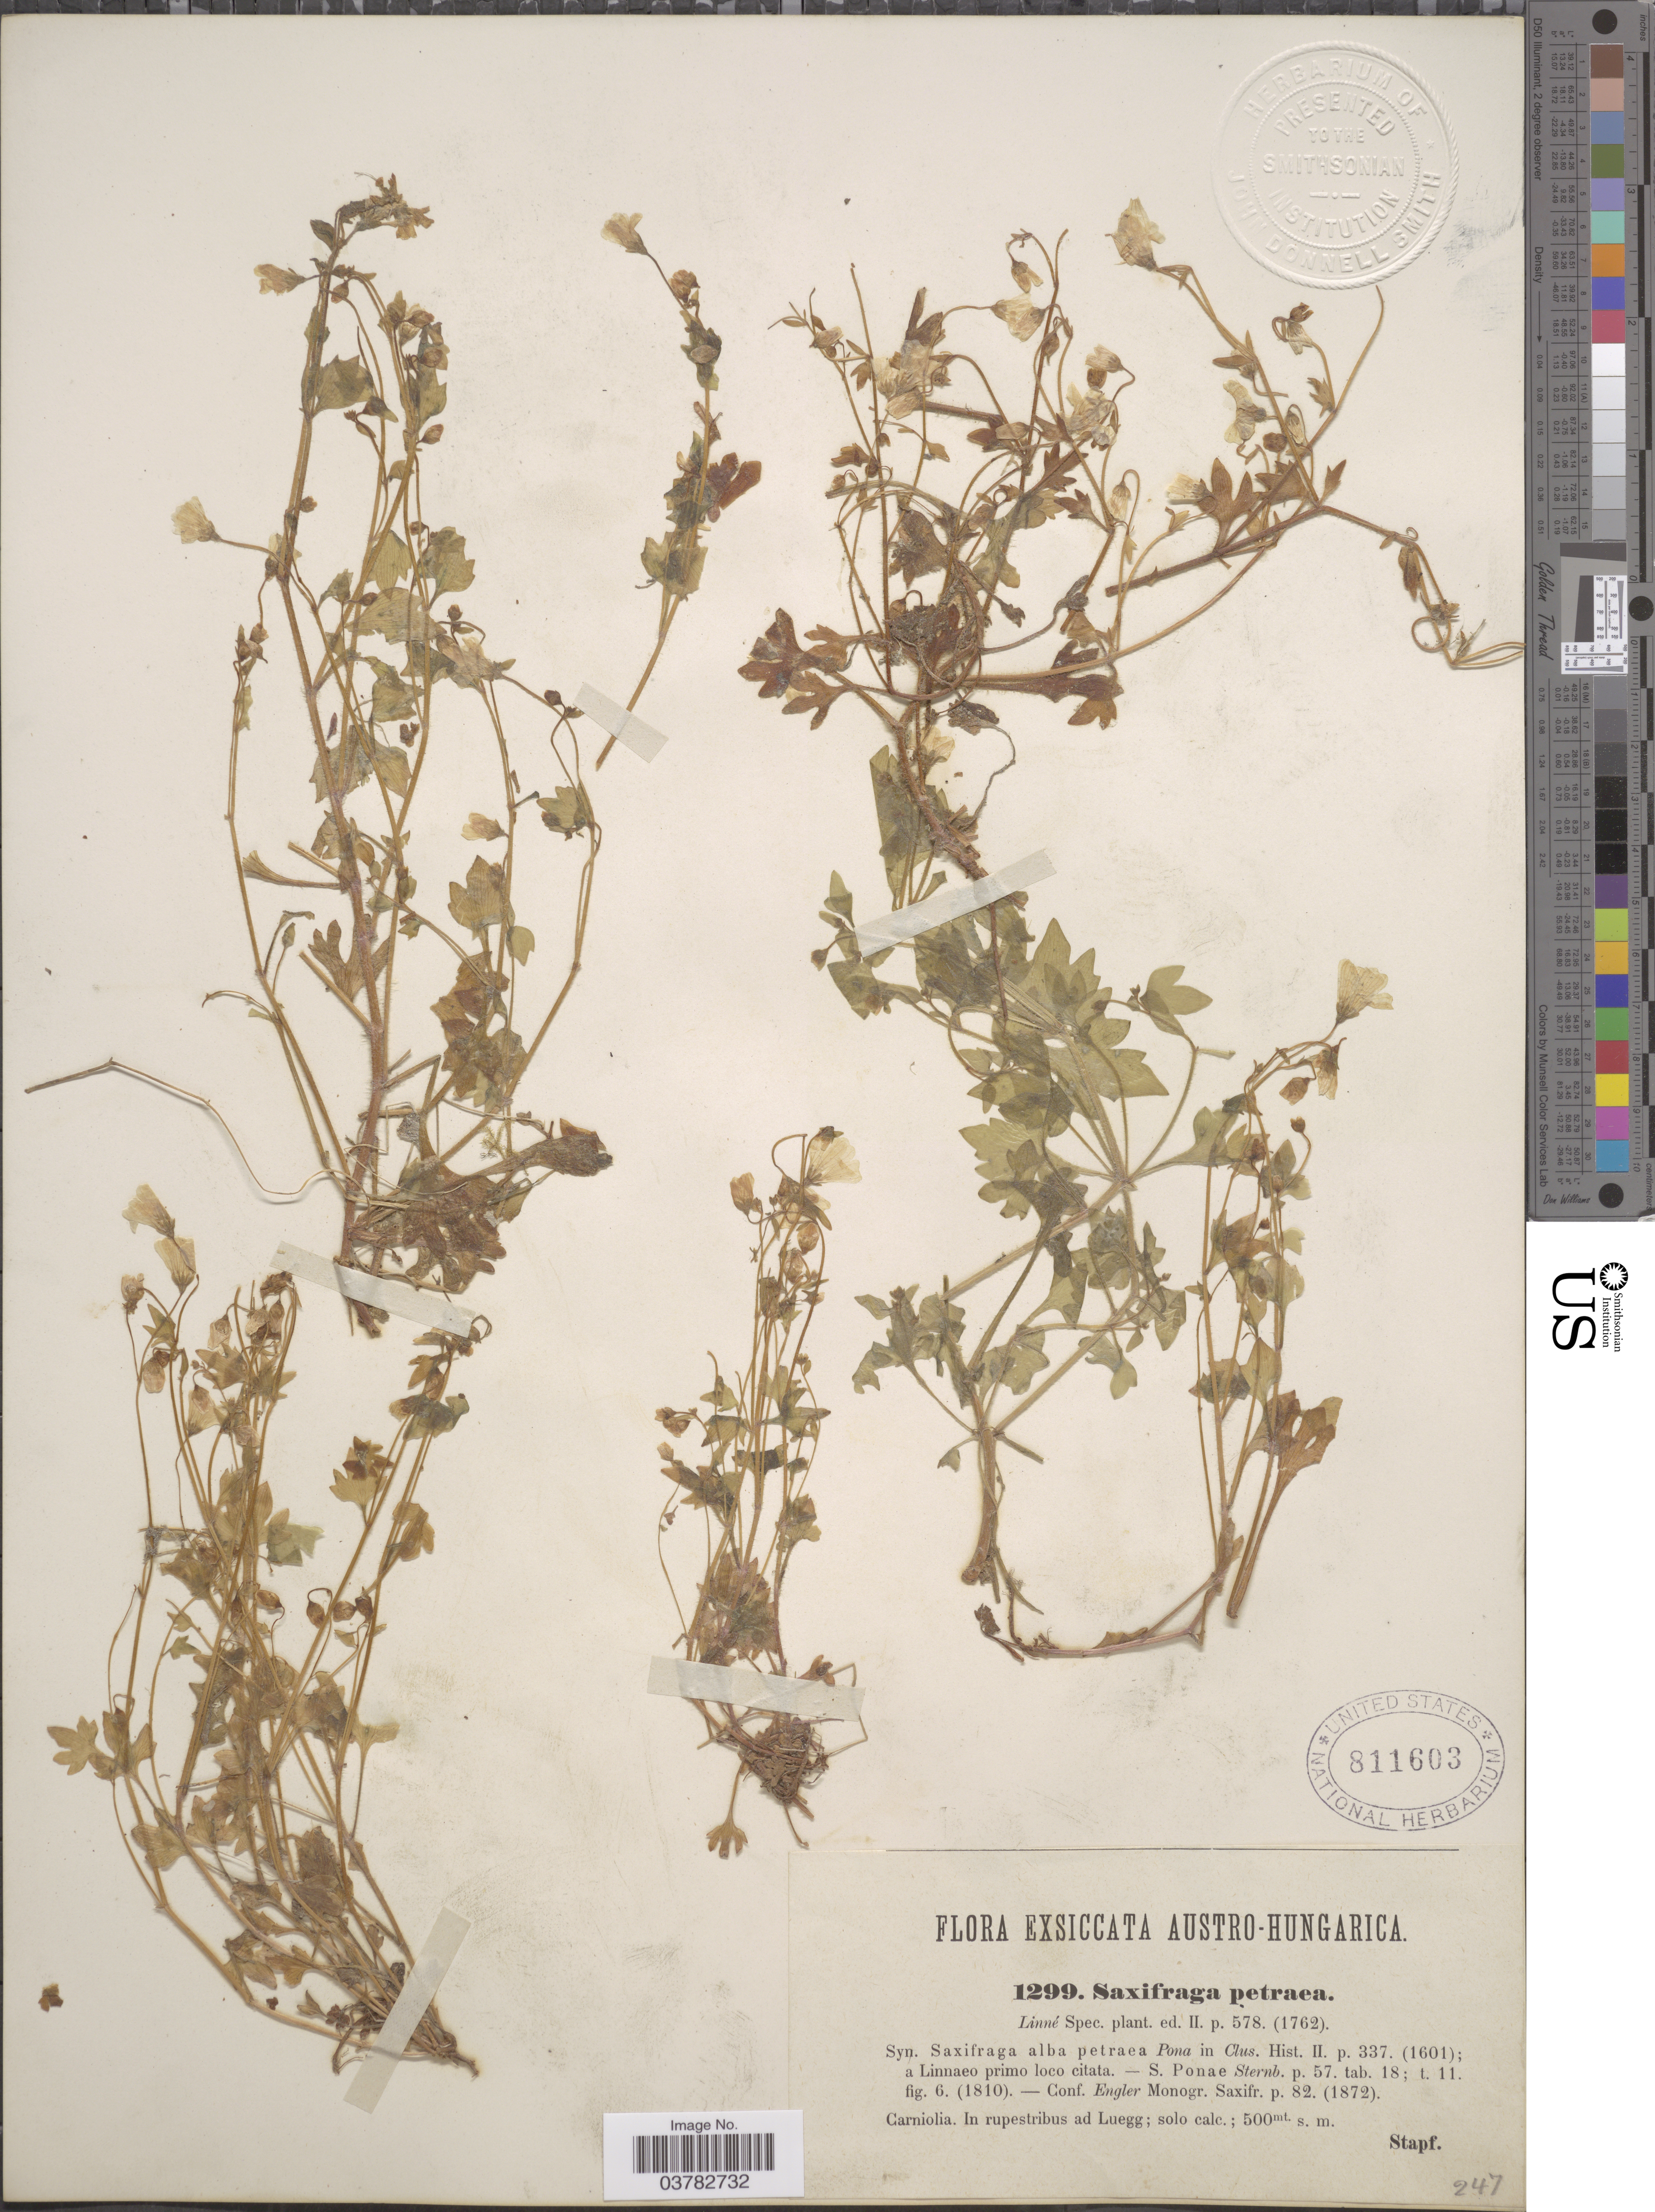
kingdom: Plantae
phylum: Tracheophyta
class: Magnoliopsida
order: Saxifragales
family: Saxifragaceae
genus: Saxifraga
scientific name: Saxifraga petraea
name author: L.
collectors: Stapf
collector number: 1299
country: Hungary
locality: Austro-Hungarica. Carniolia. In rustribus ad Luegg.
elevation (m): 500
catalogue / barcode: US 811603